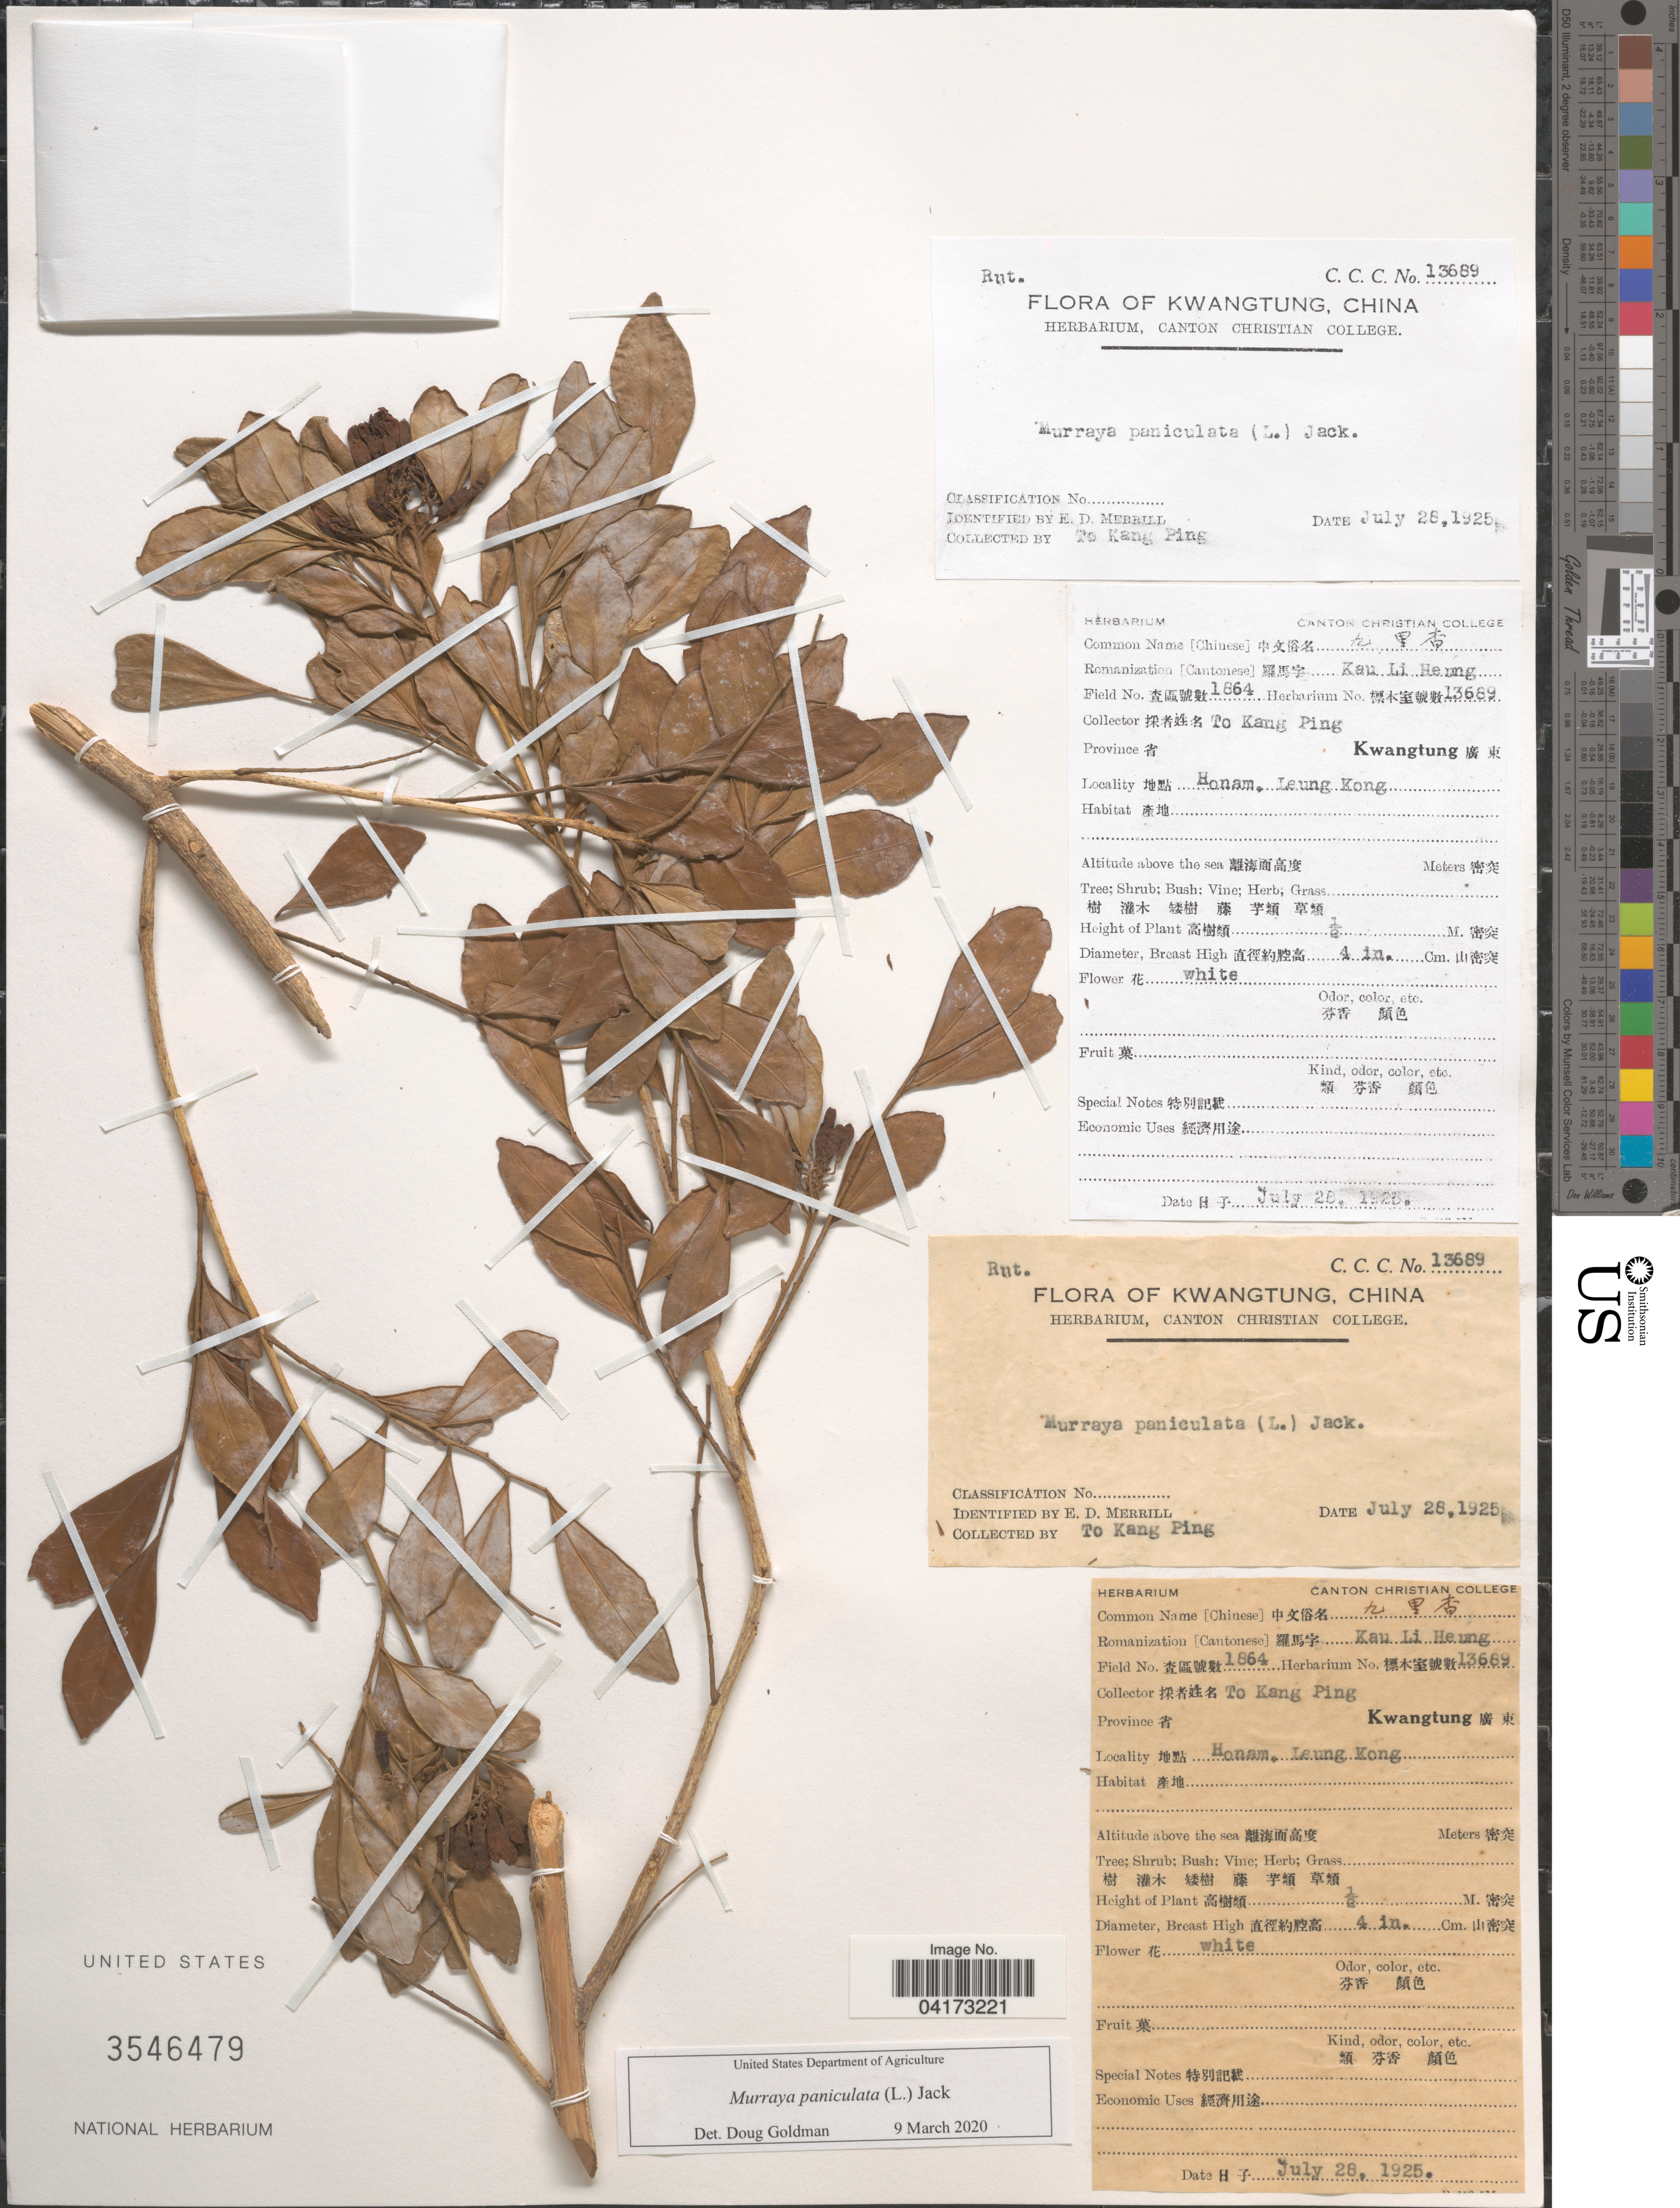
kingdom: Plantae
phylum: Tracheophyta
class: Magnoliopsida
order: Sapindales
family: Rutaceae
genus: Murraya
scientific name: Murraya paniculata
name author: (L.) Jack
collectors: T. Ping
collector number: C.C.C.13689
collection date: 1925-07-28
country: China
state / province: Guangdong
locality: Kwangtung. Honam, Leung Kong.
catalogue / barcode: US 3546479